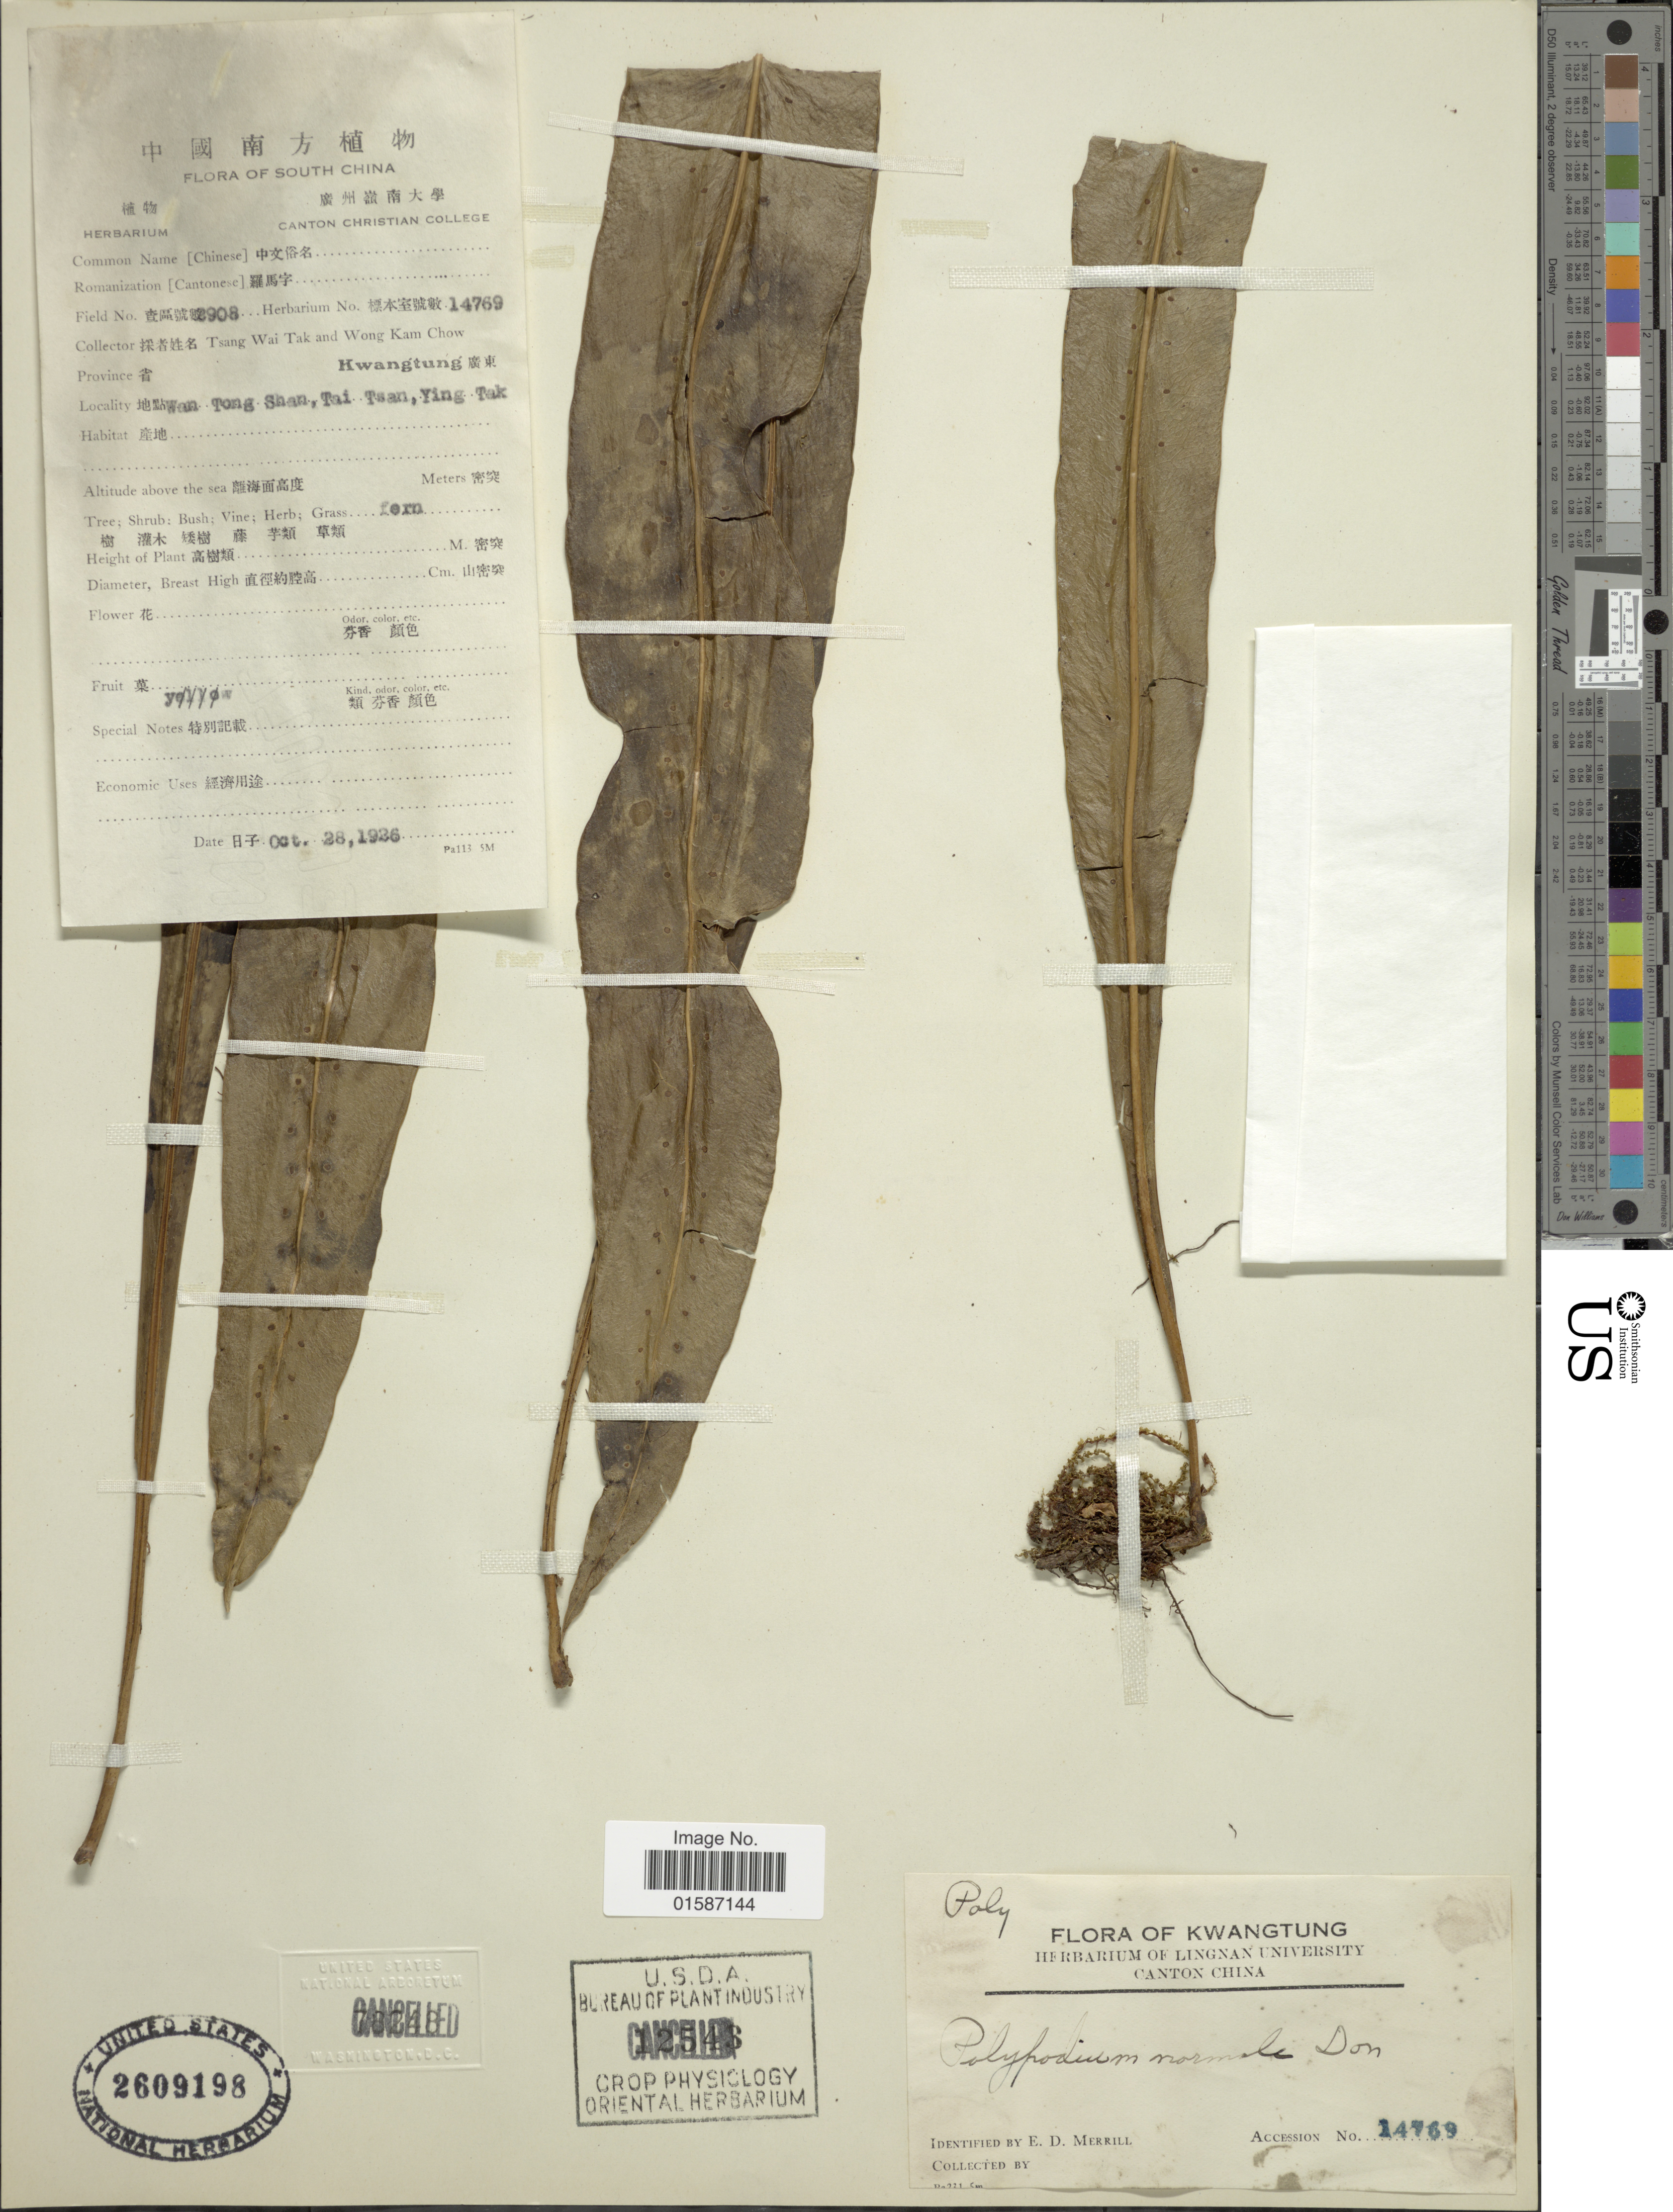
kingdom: Plantae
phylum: Tracheophyta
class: Polypodiopsida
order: Polypodiales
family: Polypodiaceae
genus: Tricholepidium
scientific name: Tricholepidium normale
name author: (D. Don) Ching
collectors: T. Tak & W. Chow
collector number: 2908/14769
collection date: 1926-10-28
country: China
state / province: Guangdong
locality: South China, Province Kwangtung, Wom Tong Shan, Tai Tsan, Ying Tak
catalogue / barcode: US 2609198